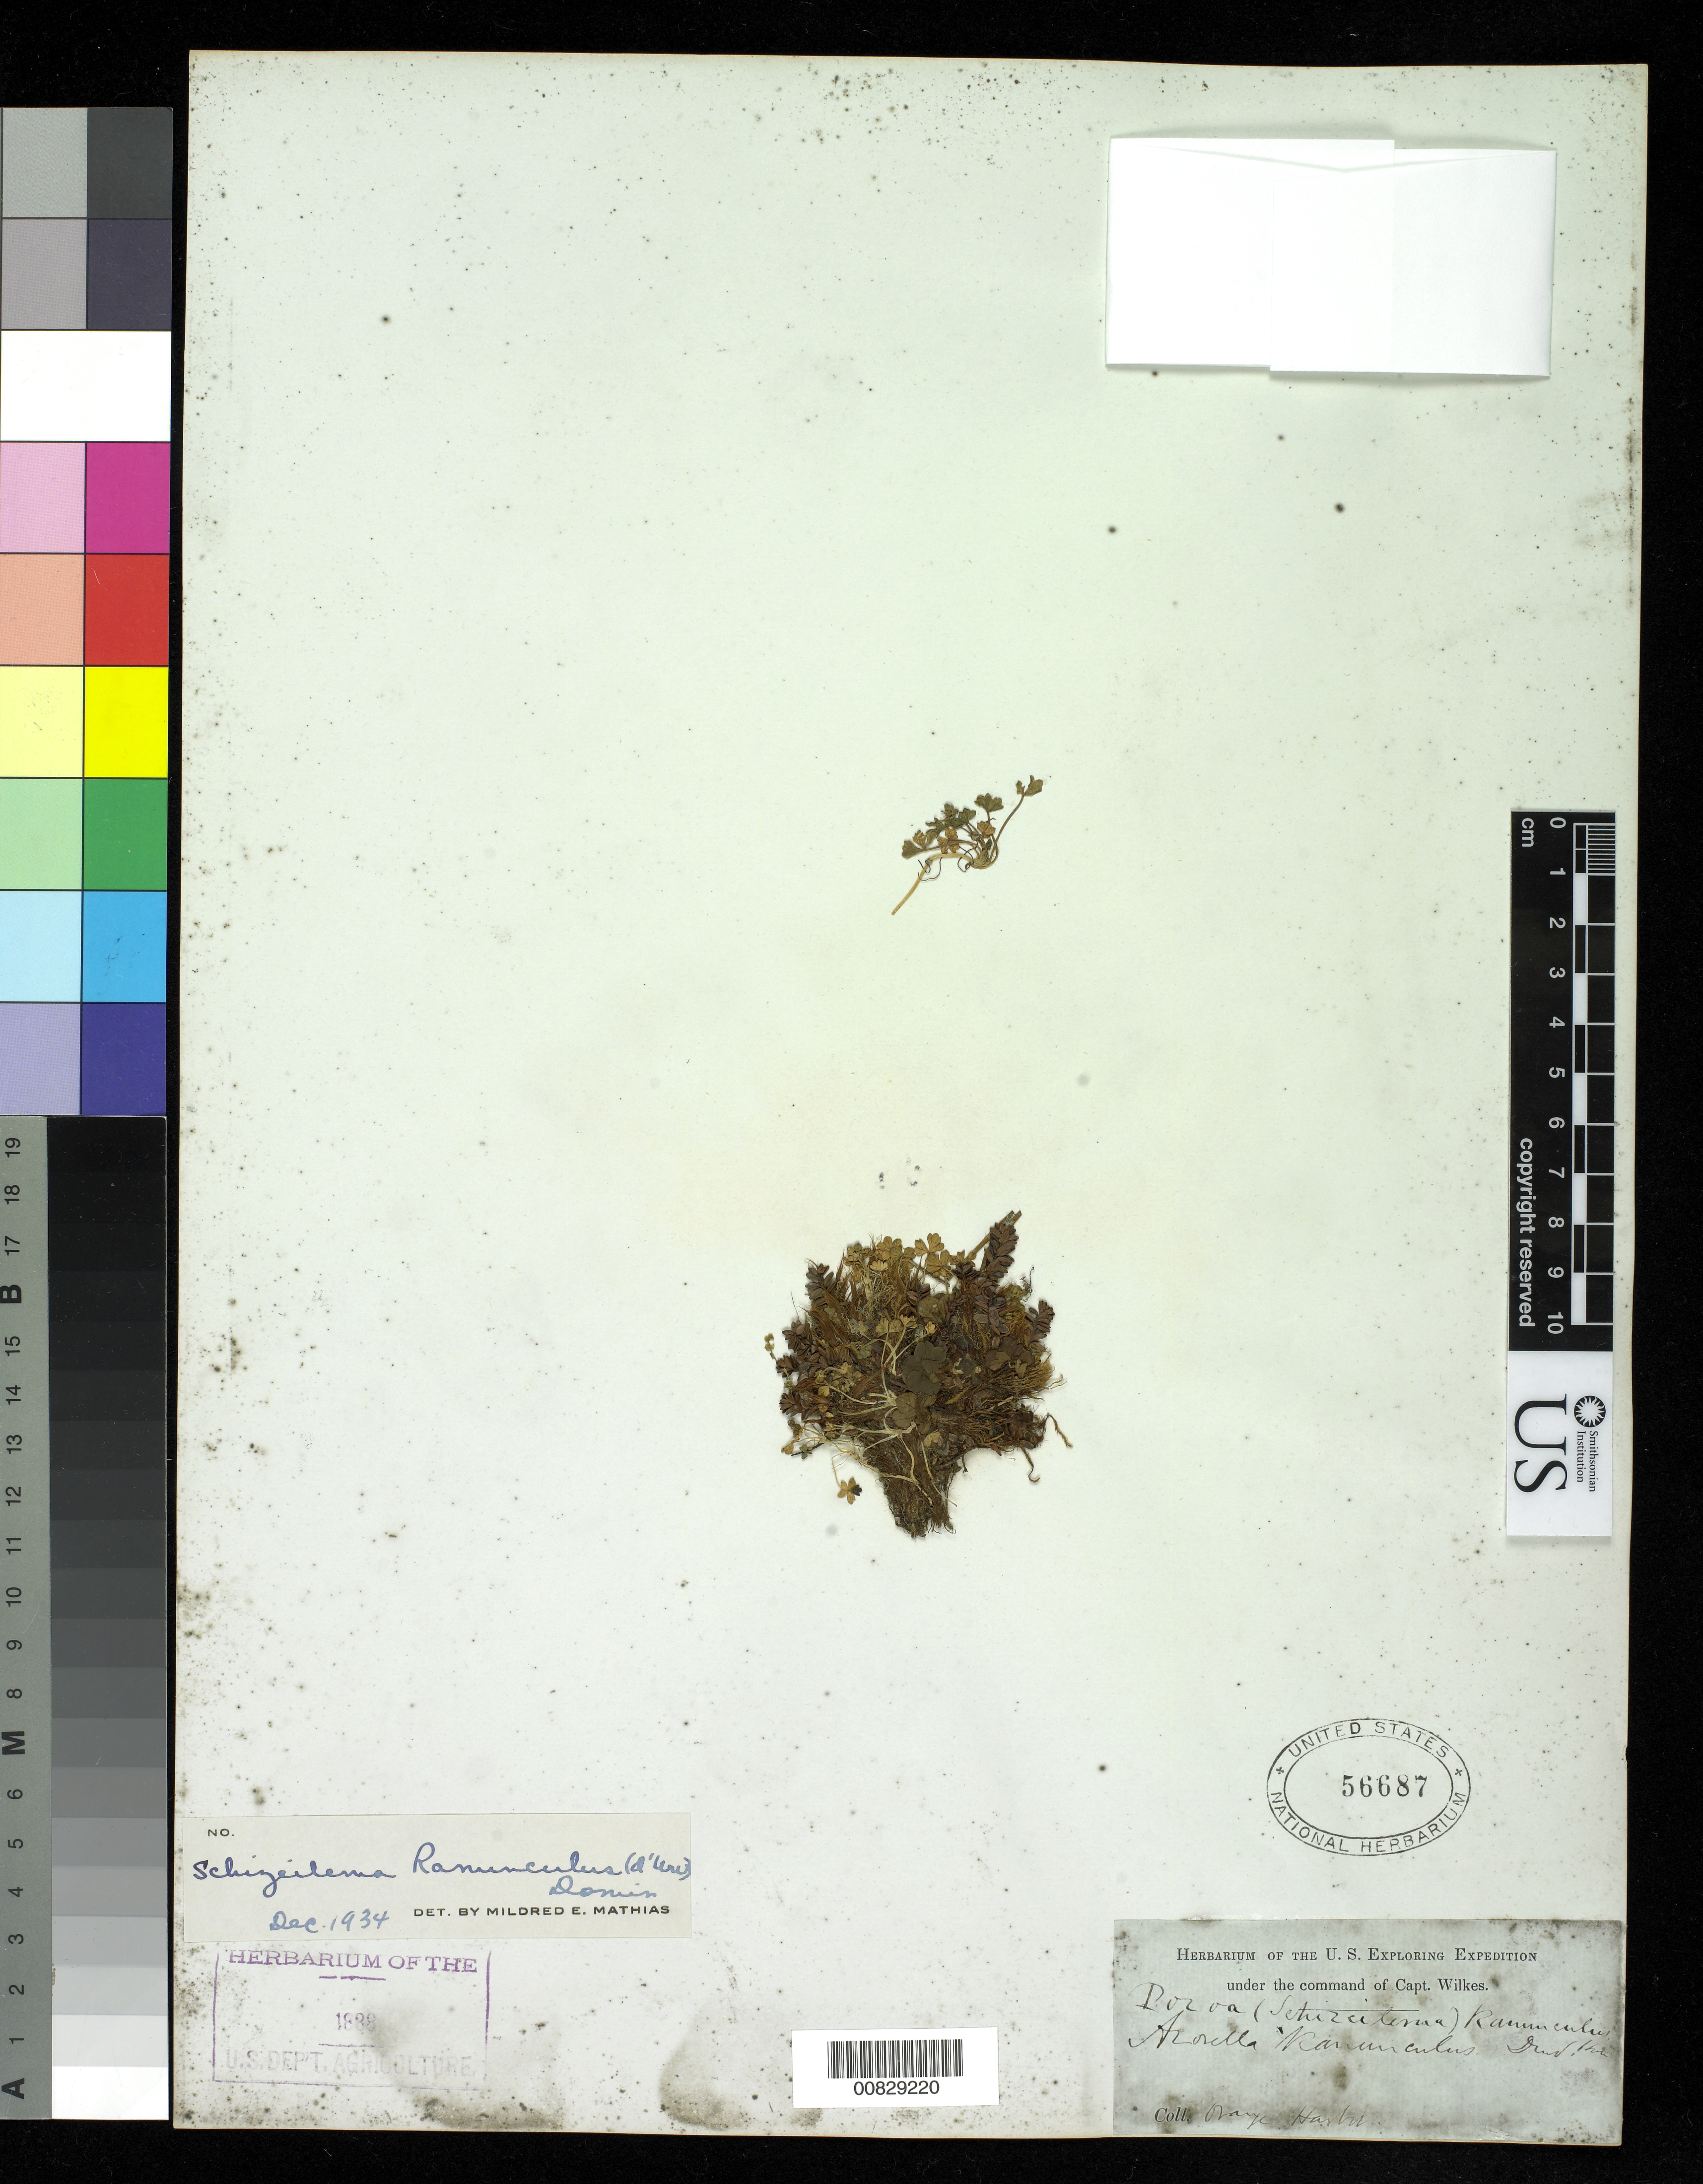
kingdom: Plantae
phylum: Tracheophyta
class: Magnoliopsida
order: Apiales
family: Apiaceae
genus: Schizeilema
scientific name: Schizeilema ranunculus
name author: (d'Urv.) Domin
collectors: Wilkes Explor. Exped.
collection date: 1838/1842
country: Chile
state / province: Magallanes y de la Antártica Chilena (XII)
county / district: Tierra del Fuego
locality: Orange Harbor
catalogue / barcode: US 56687